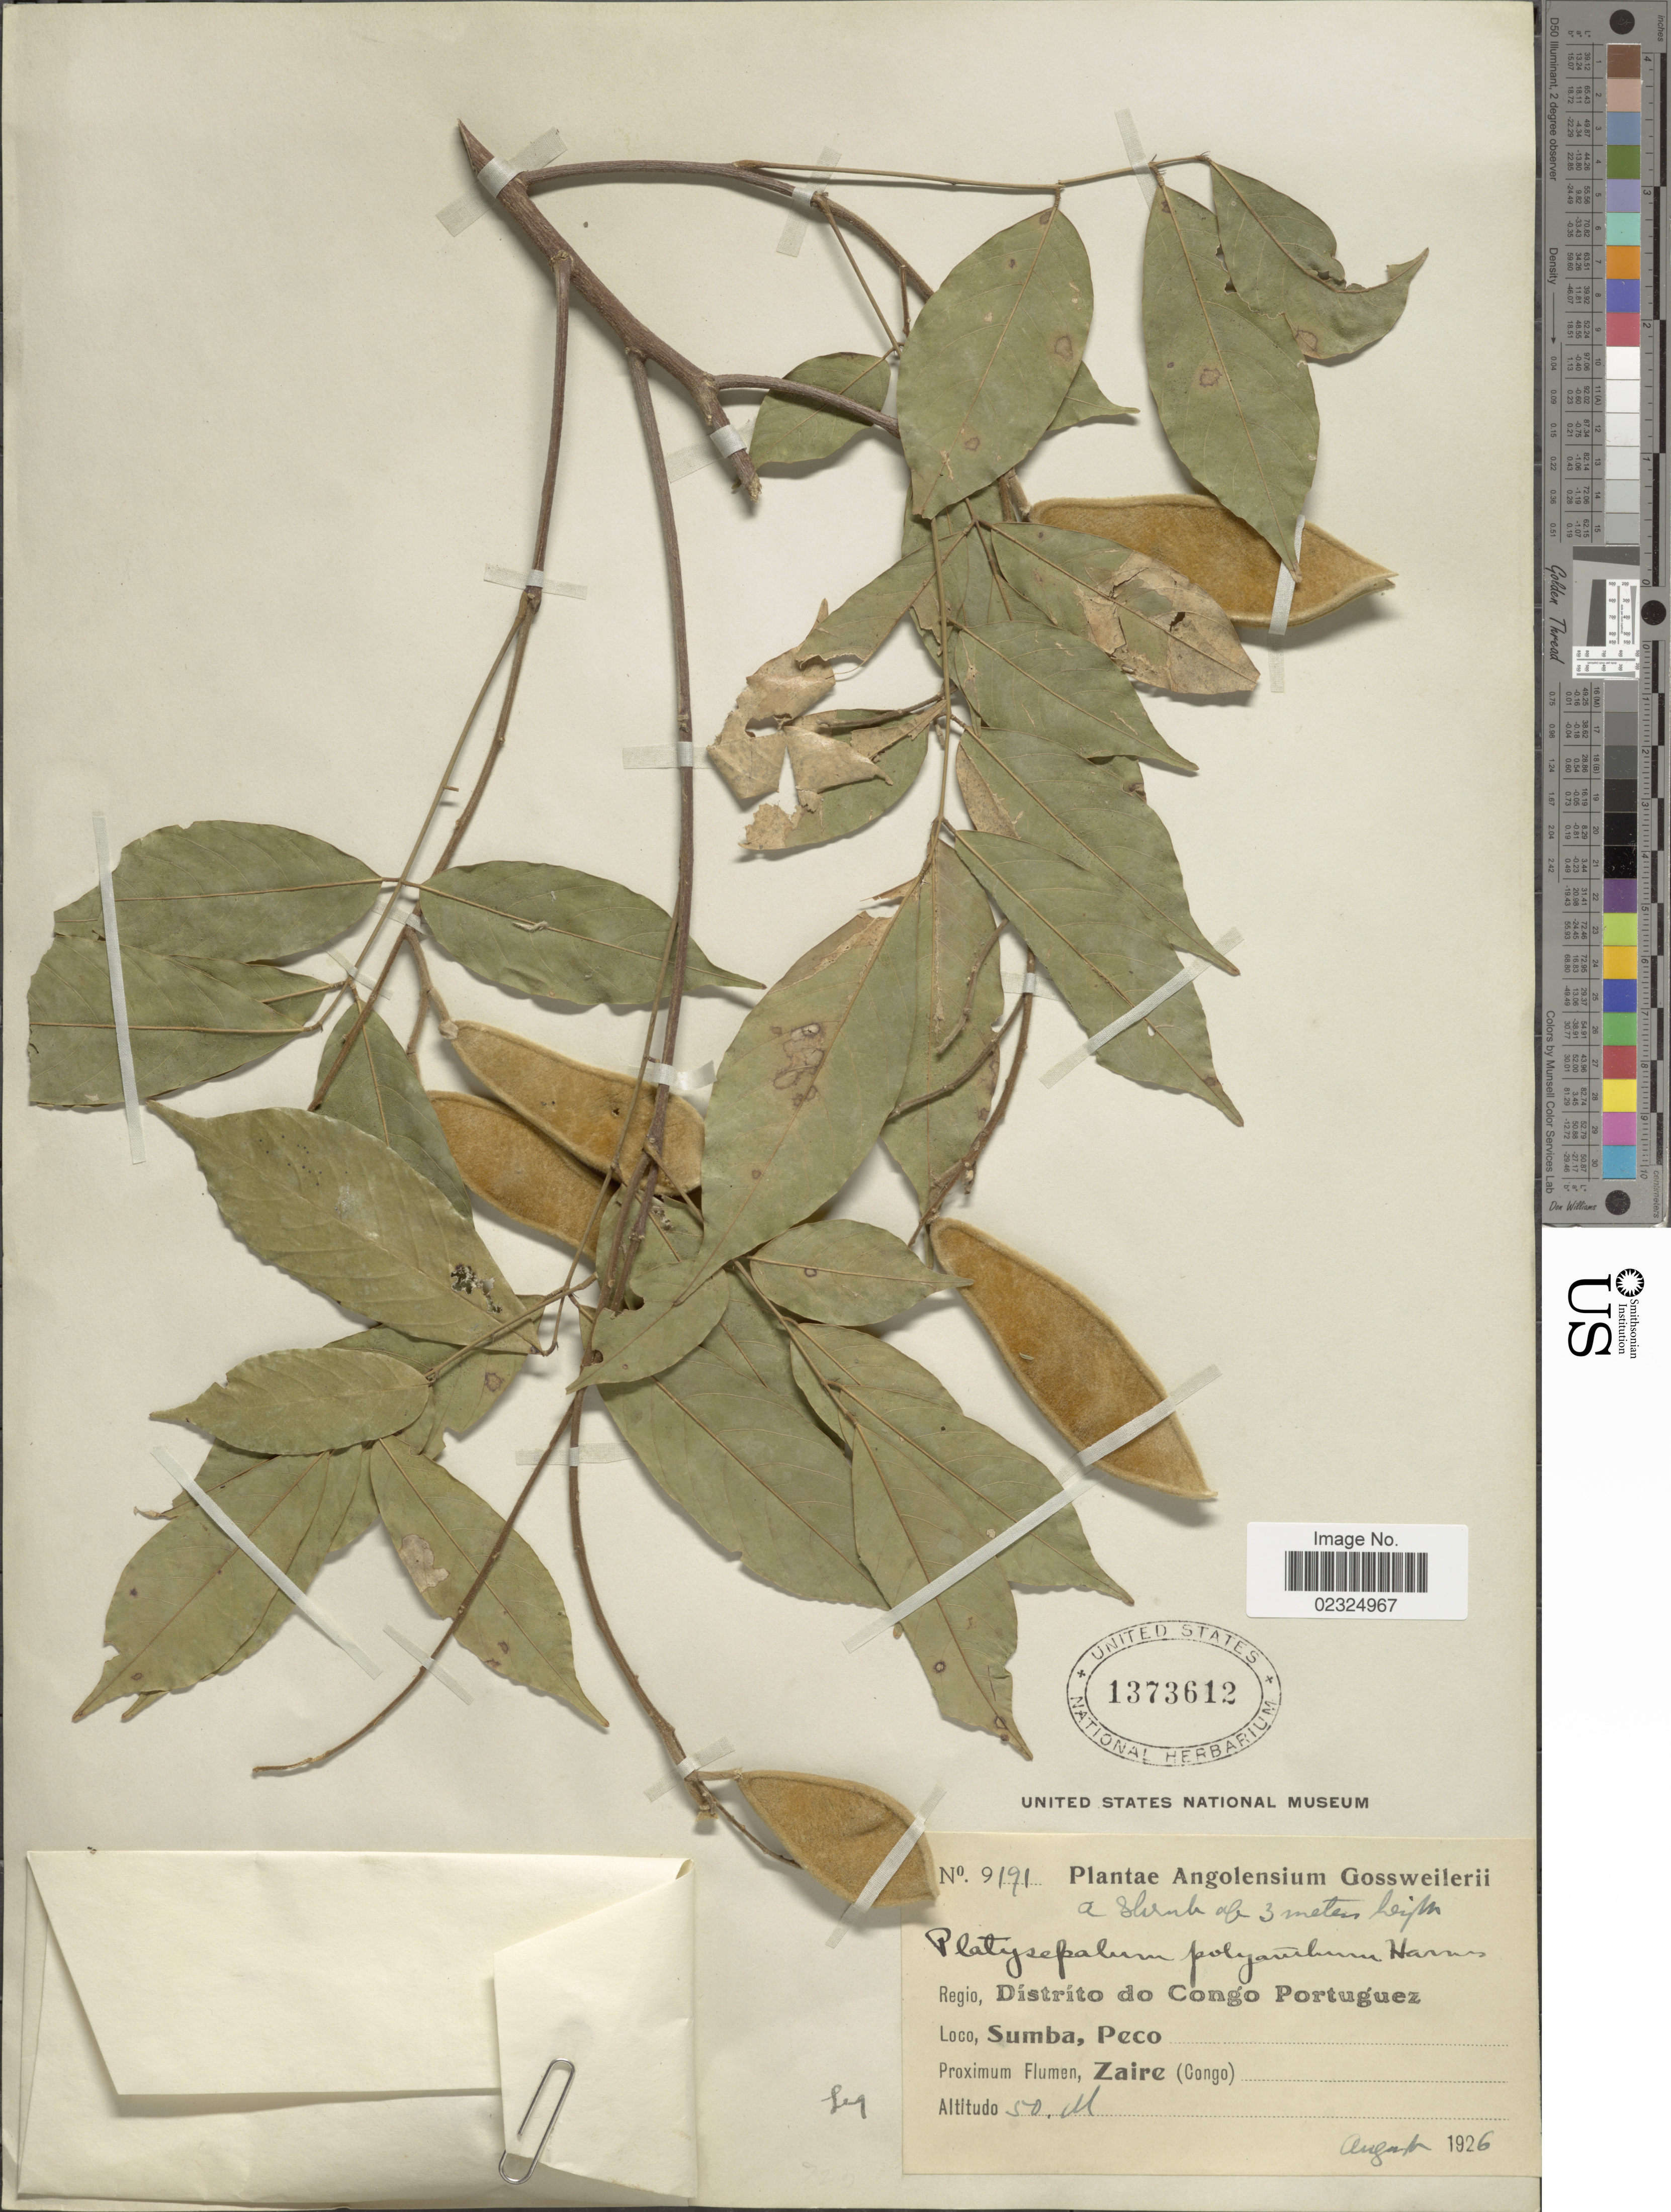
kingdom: Plantae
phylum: Tracheophyta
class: Magnoliopsida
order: Fabales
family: Fabaceae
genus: Platysepalum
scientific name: Platysepalum chevalieri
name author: Harms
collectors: -. Gossweiler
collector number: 9191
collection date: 1926-08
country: Congo, Democratic Republic of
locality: Angolensium, Distrito do Congo Portuguez, Sumba, Peco.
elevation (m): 50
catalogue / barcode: US 1373612